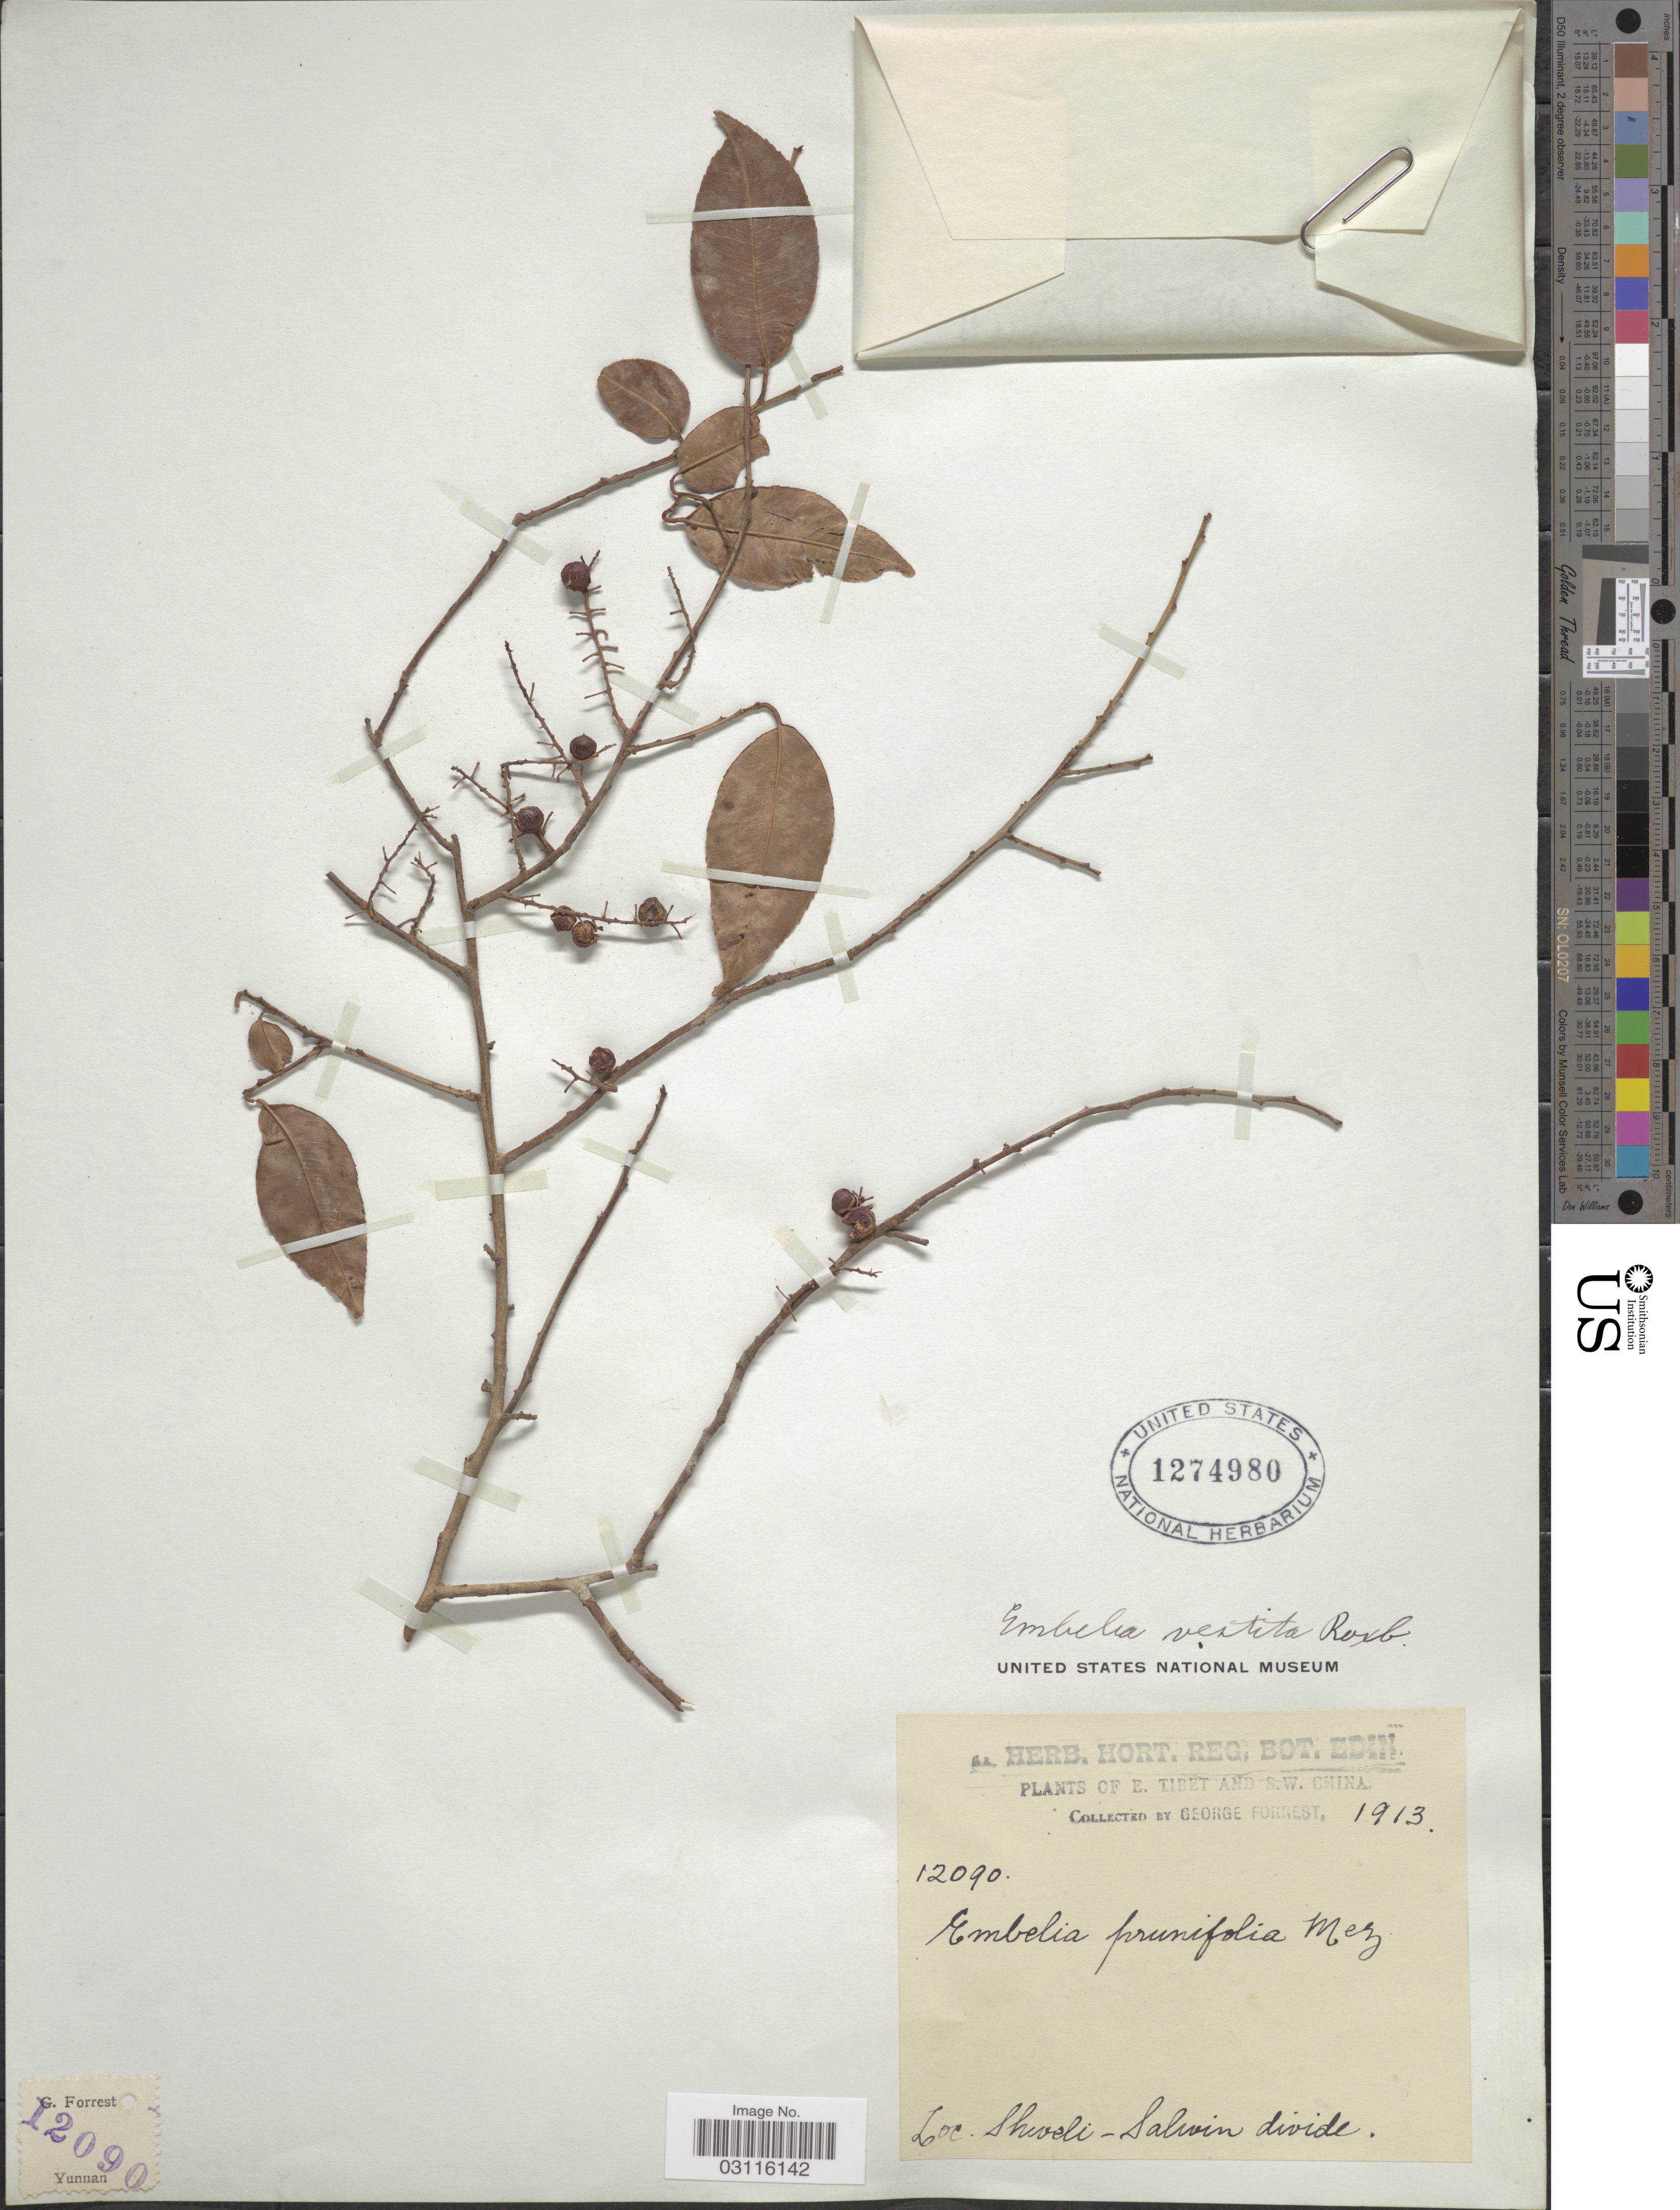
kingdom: Plantae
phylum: Tracheophyta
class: Magnoliopsida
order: Ericales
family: Primulaceae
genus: Embelia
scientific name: Embelia vestita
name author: Roxb.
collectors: G. Forrest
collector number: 12090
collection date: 1913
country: China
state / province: Xizang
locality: E. Tibet and S.W. China. Shweli-Salwin divide.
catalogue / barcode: US 1274980